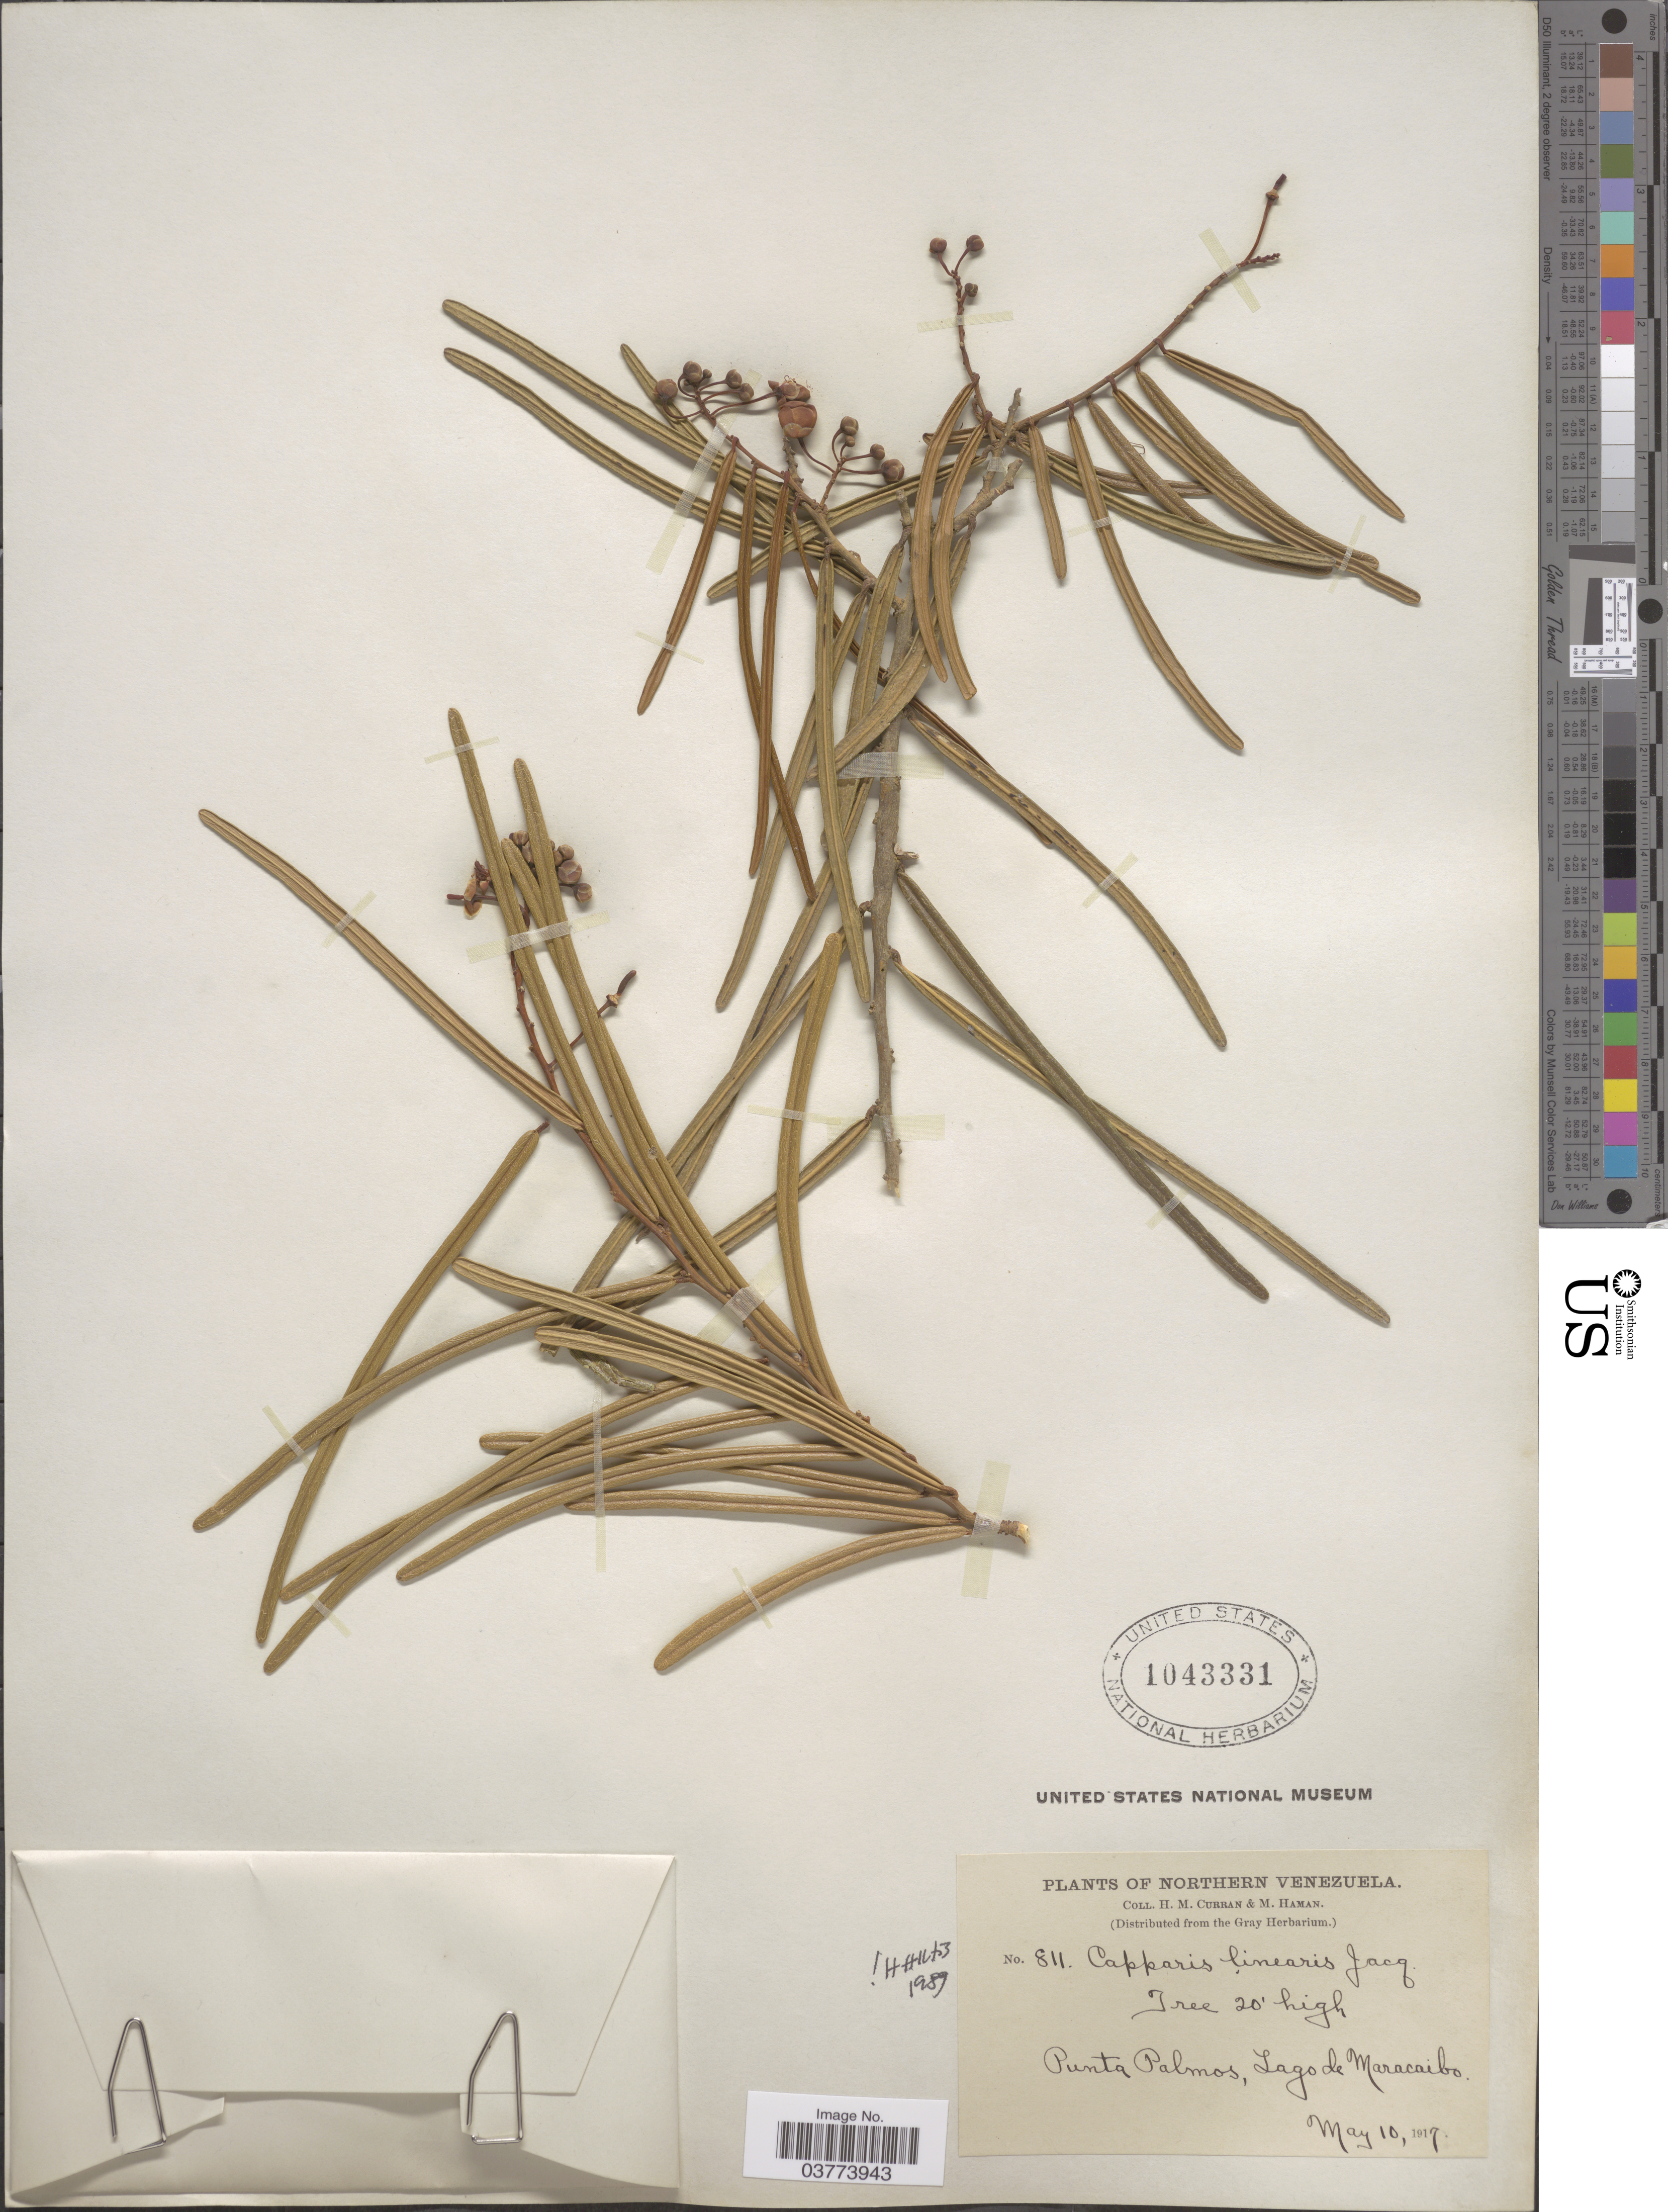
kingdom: Plantae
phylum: Tracheophyta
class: Magnoliopsida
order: Brassicales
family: Capparaceae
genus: Cynophalla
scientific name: Cynophalla linearis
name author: (Jacq.) J. Presl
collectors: H. M. Curran & M. Haman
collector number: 811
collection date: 1917-05-10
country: Venezuela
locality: Punta Palmos, Lago de Maracaibo.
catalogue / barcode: US 1043331